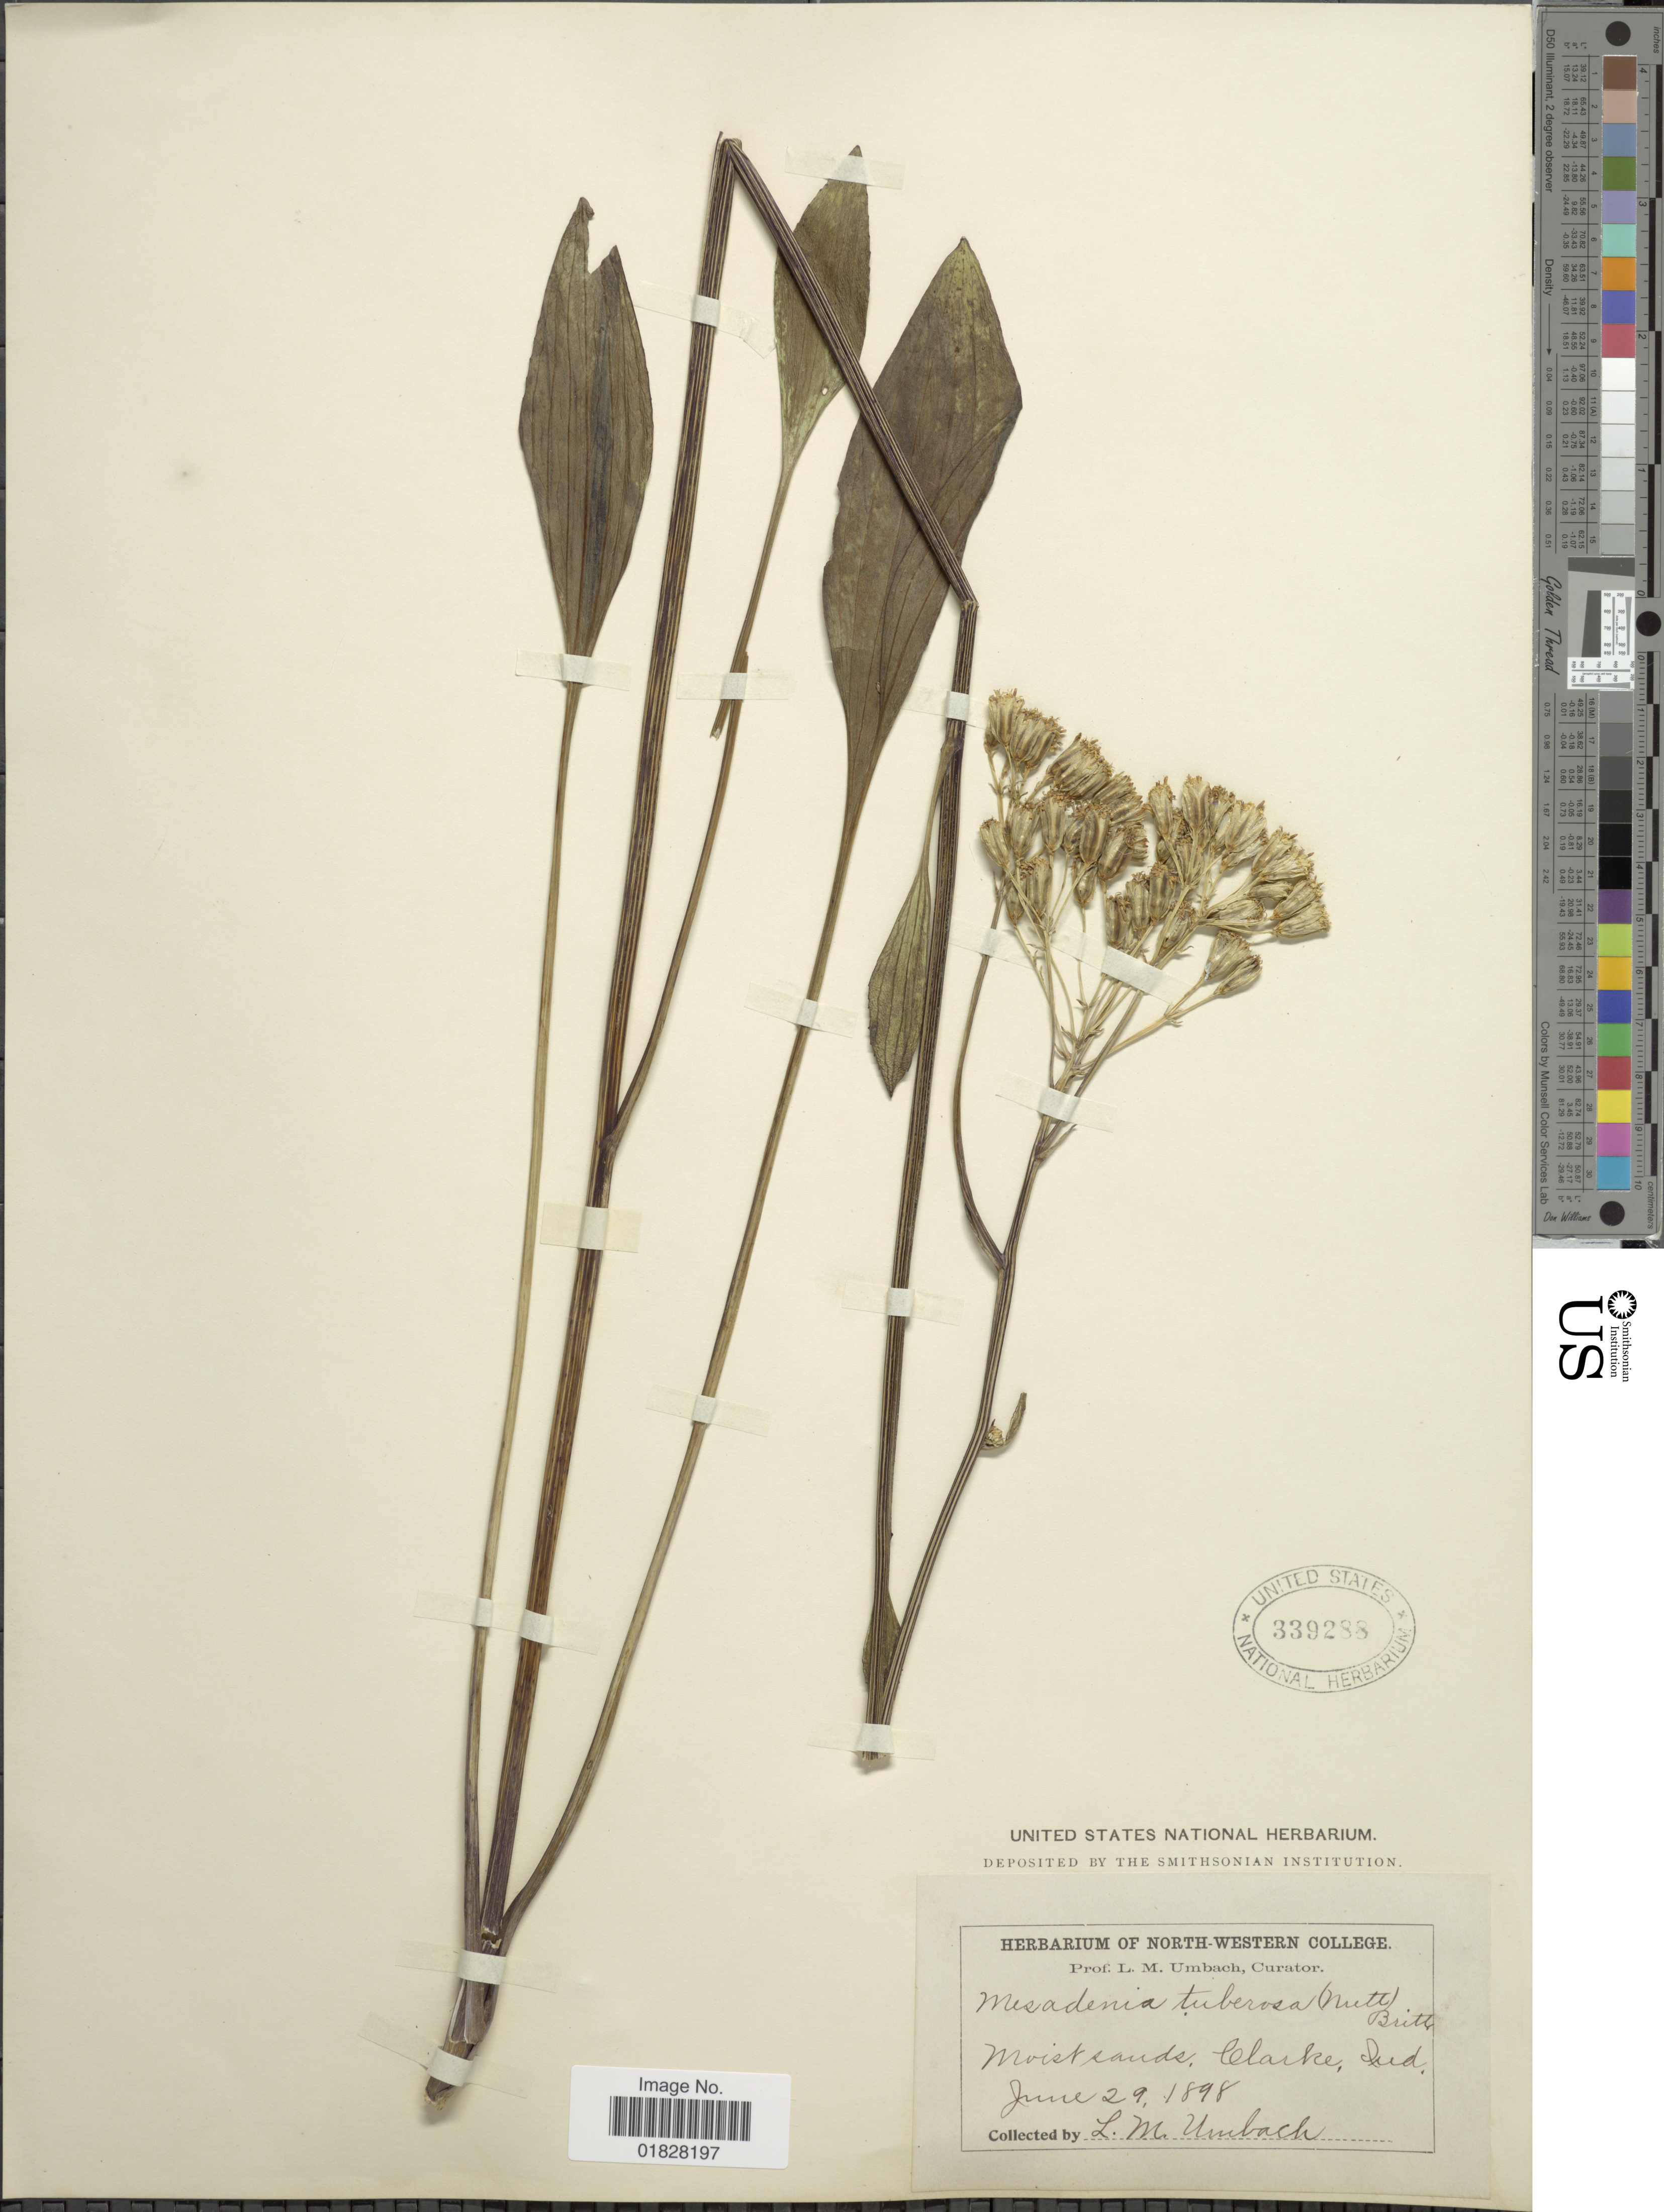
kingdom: Plantae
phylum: Tracheophyta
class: Magnoliopsida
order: Asterales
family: Asteraceae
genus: Arnoglossum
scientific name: Arnoglossum plantagineum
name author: Raf.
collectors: L. M. Umbach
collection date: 1898-06-29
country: United States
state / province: Indiana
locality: Moist sands, Clarke, Ind.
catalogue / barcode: US 339288